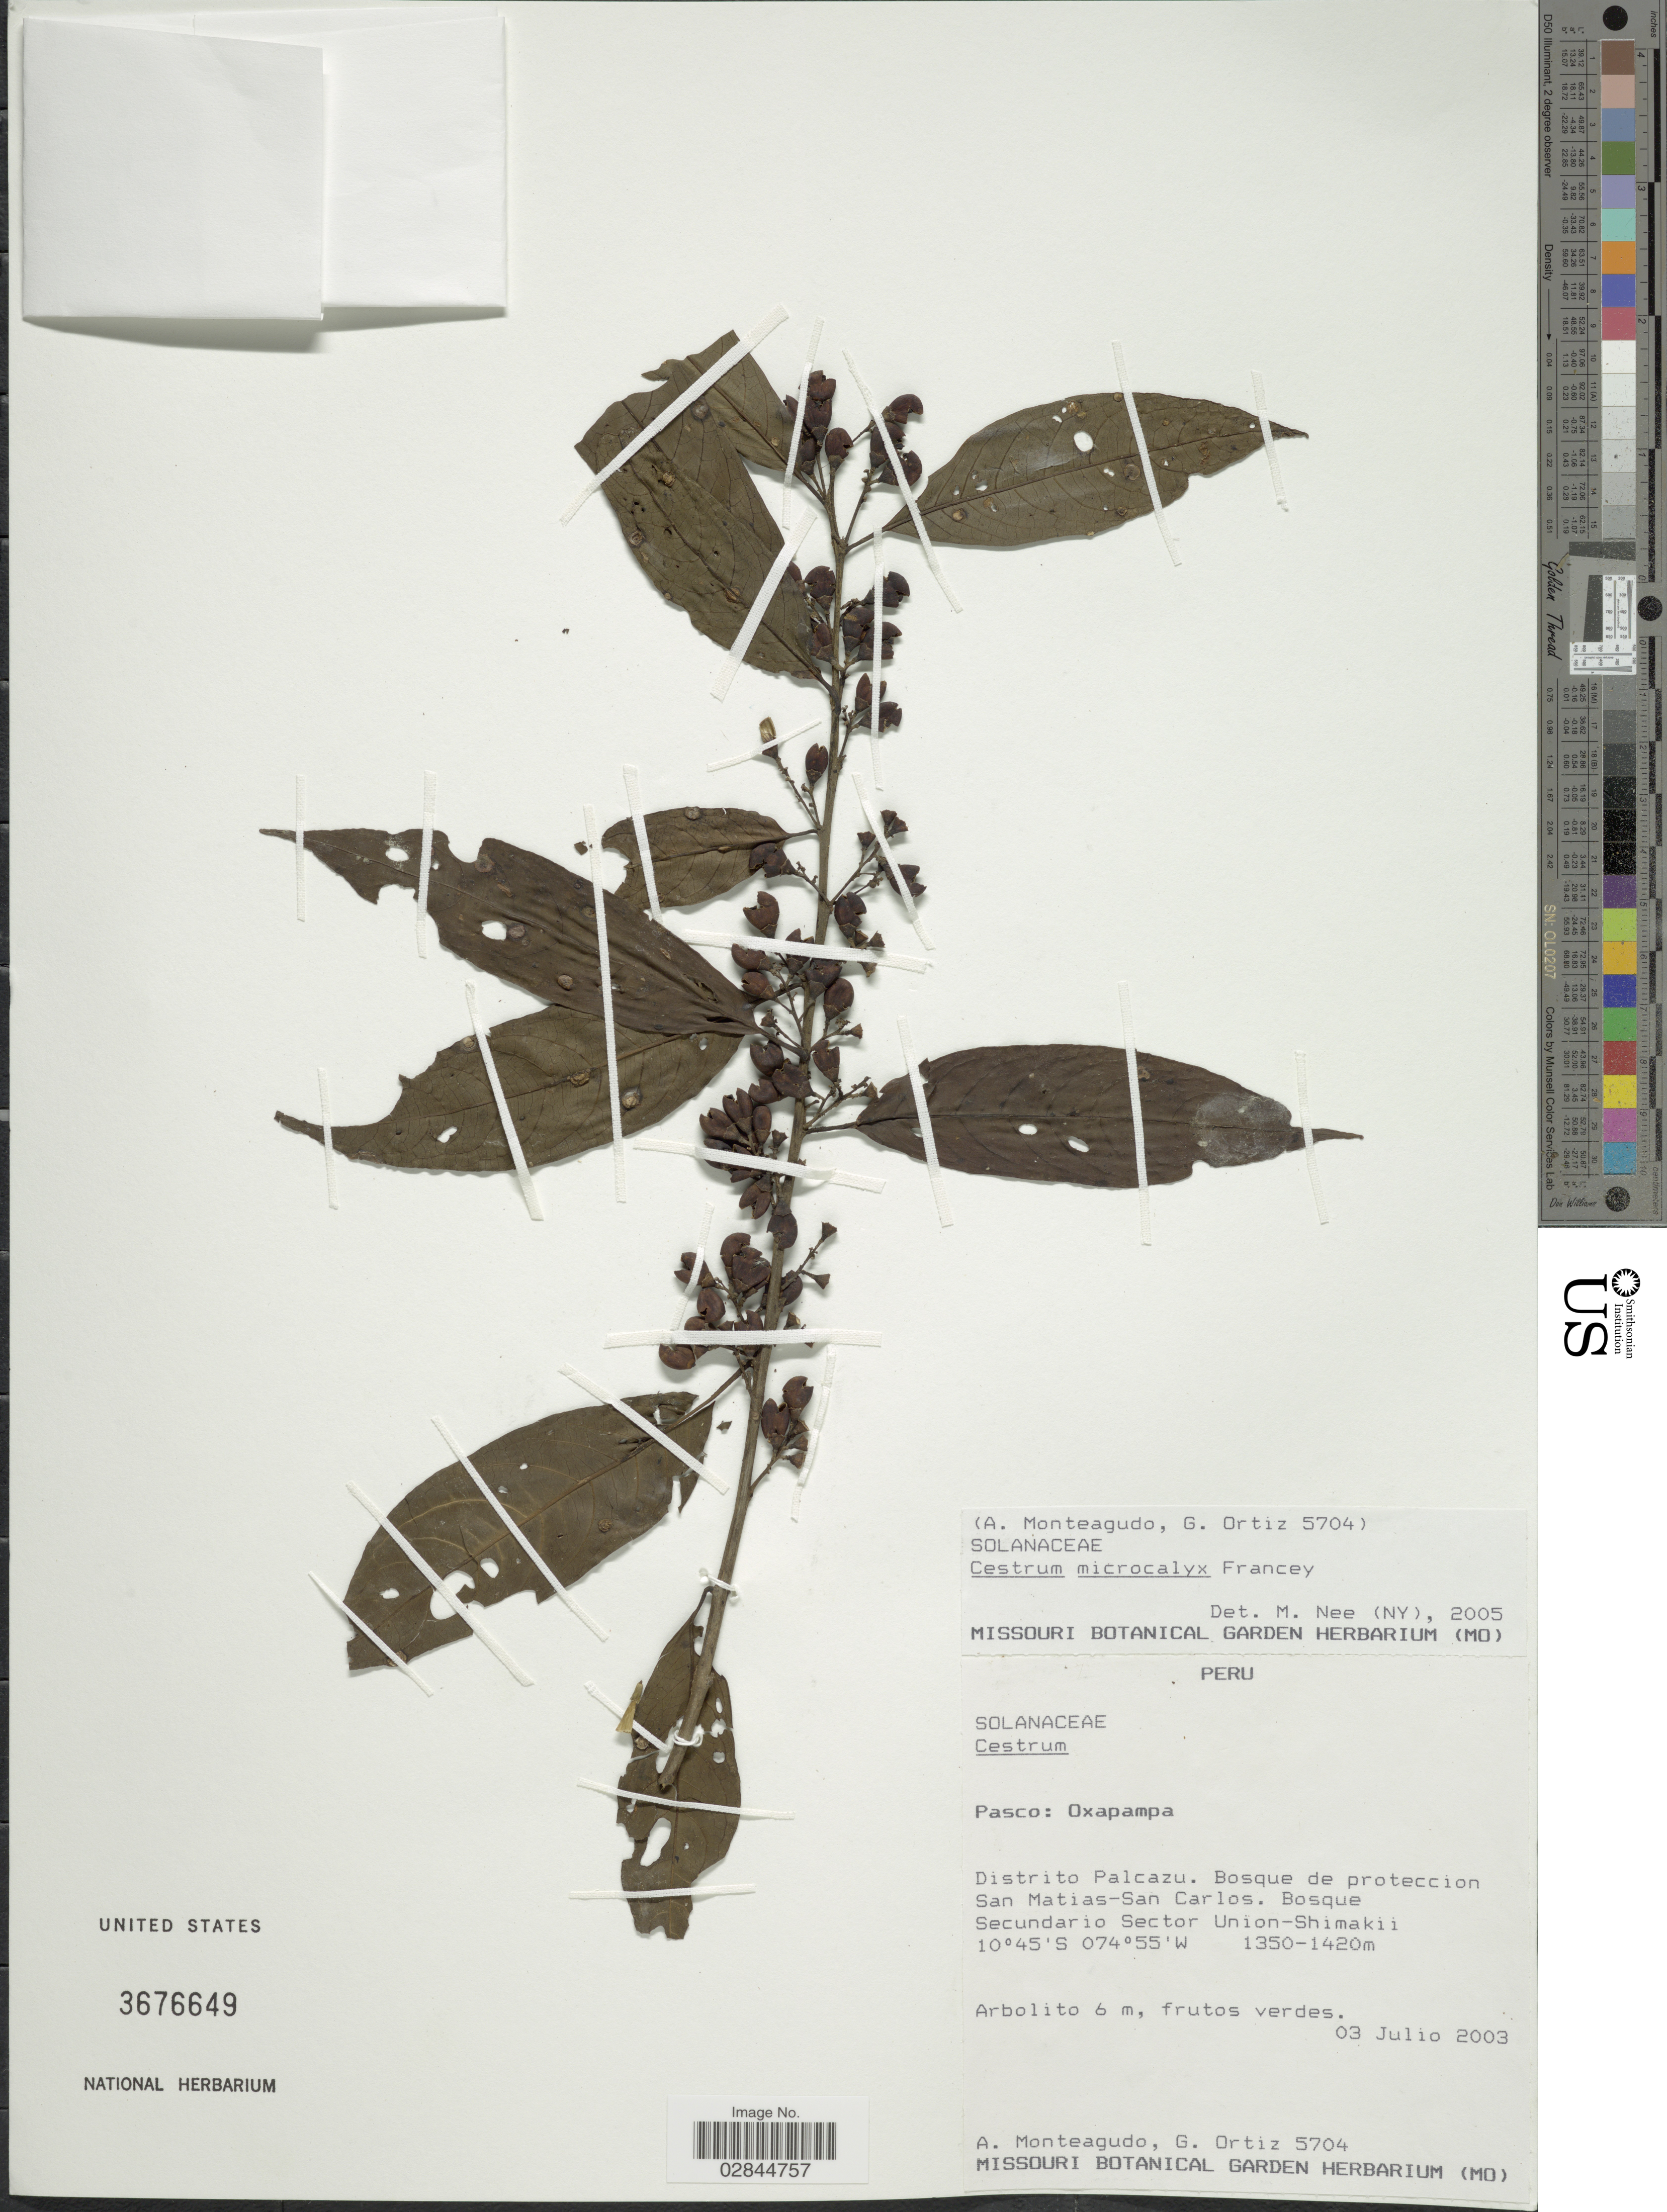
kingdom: Plantae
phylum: Tracheophyta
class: Magnoliopsida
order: Solanales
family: Solanaceae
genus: Cestrum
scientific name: Cestrum microcalyx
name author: Francey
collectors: D. Monteagudo & G. Ortiz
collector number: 5704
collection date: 2003-07-03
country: Peru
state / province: Pasco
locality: Oxapampa. Distrito Palcazu. Bosque de proteccion San Matias- San Carlos. Bosque Secundario Sector Union-Shimakii.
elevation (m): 1350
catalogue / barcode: US 3676649